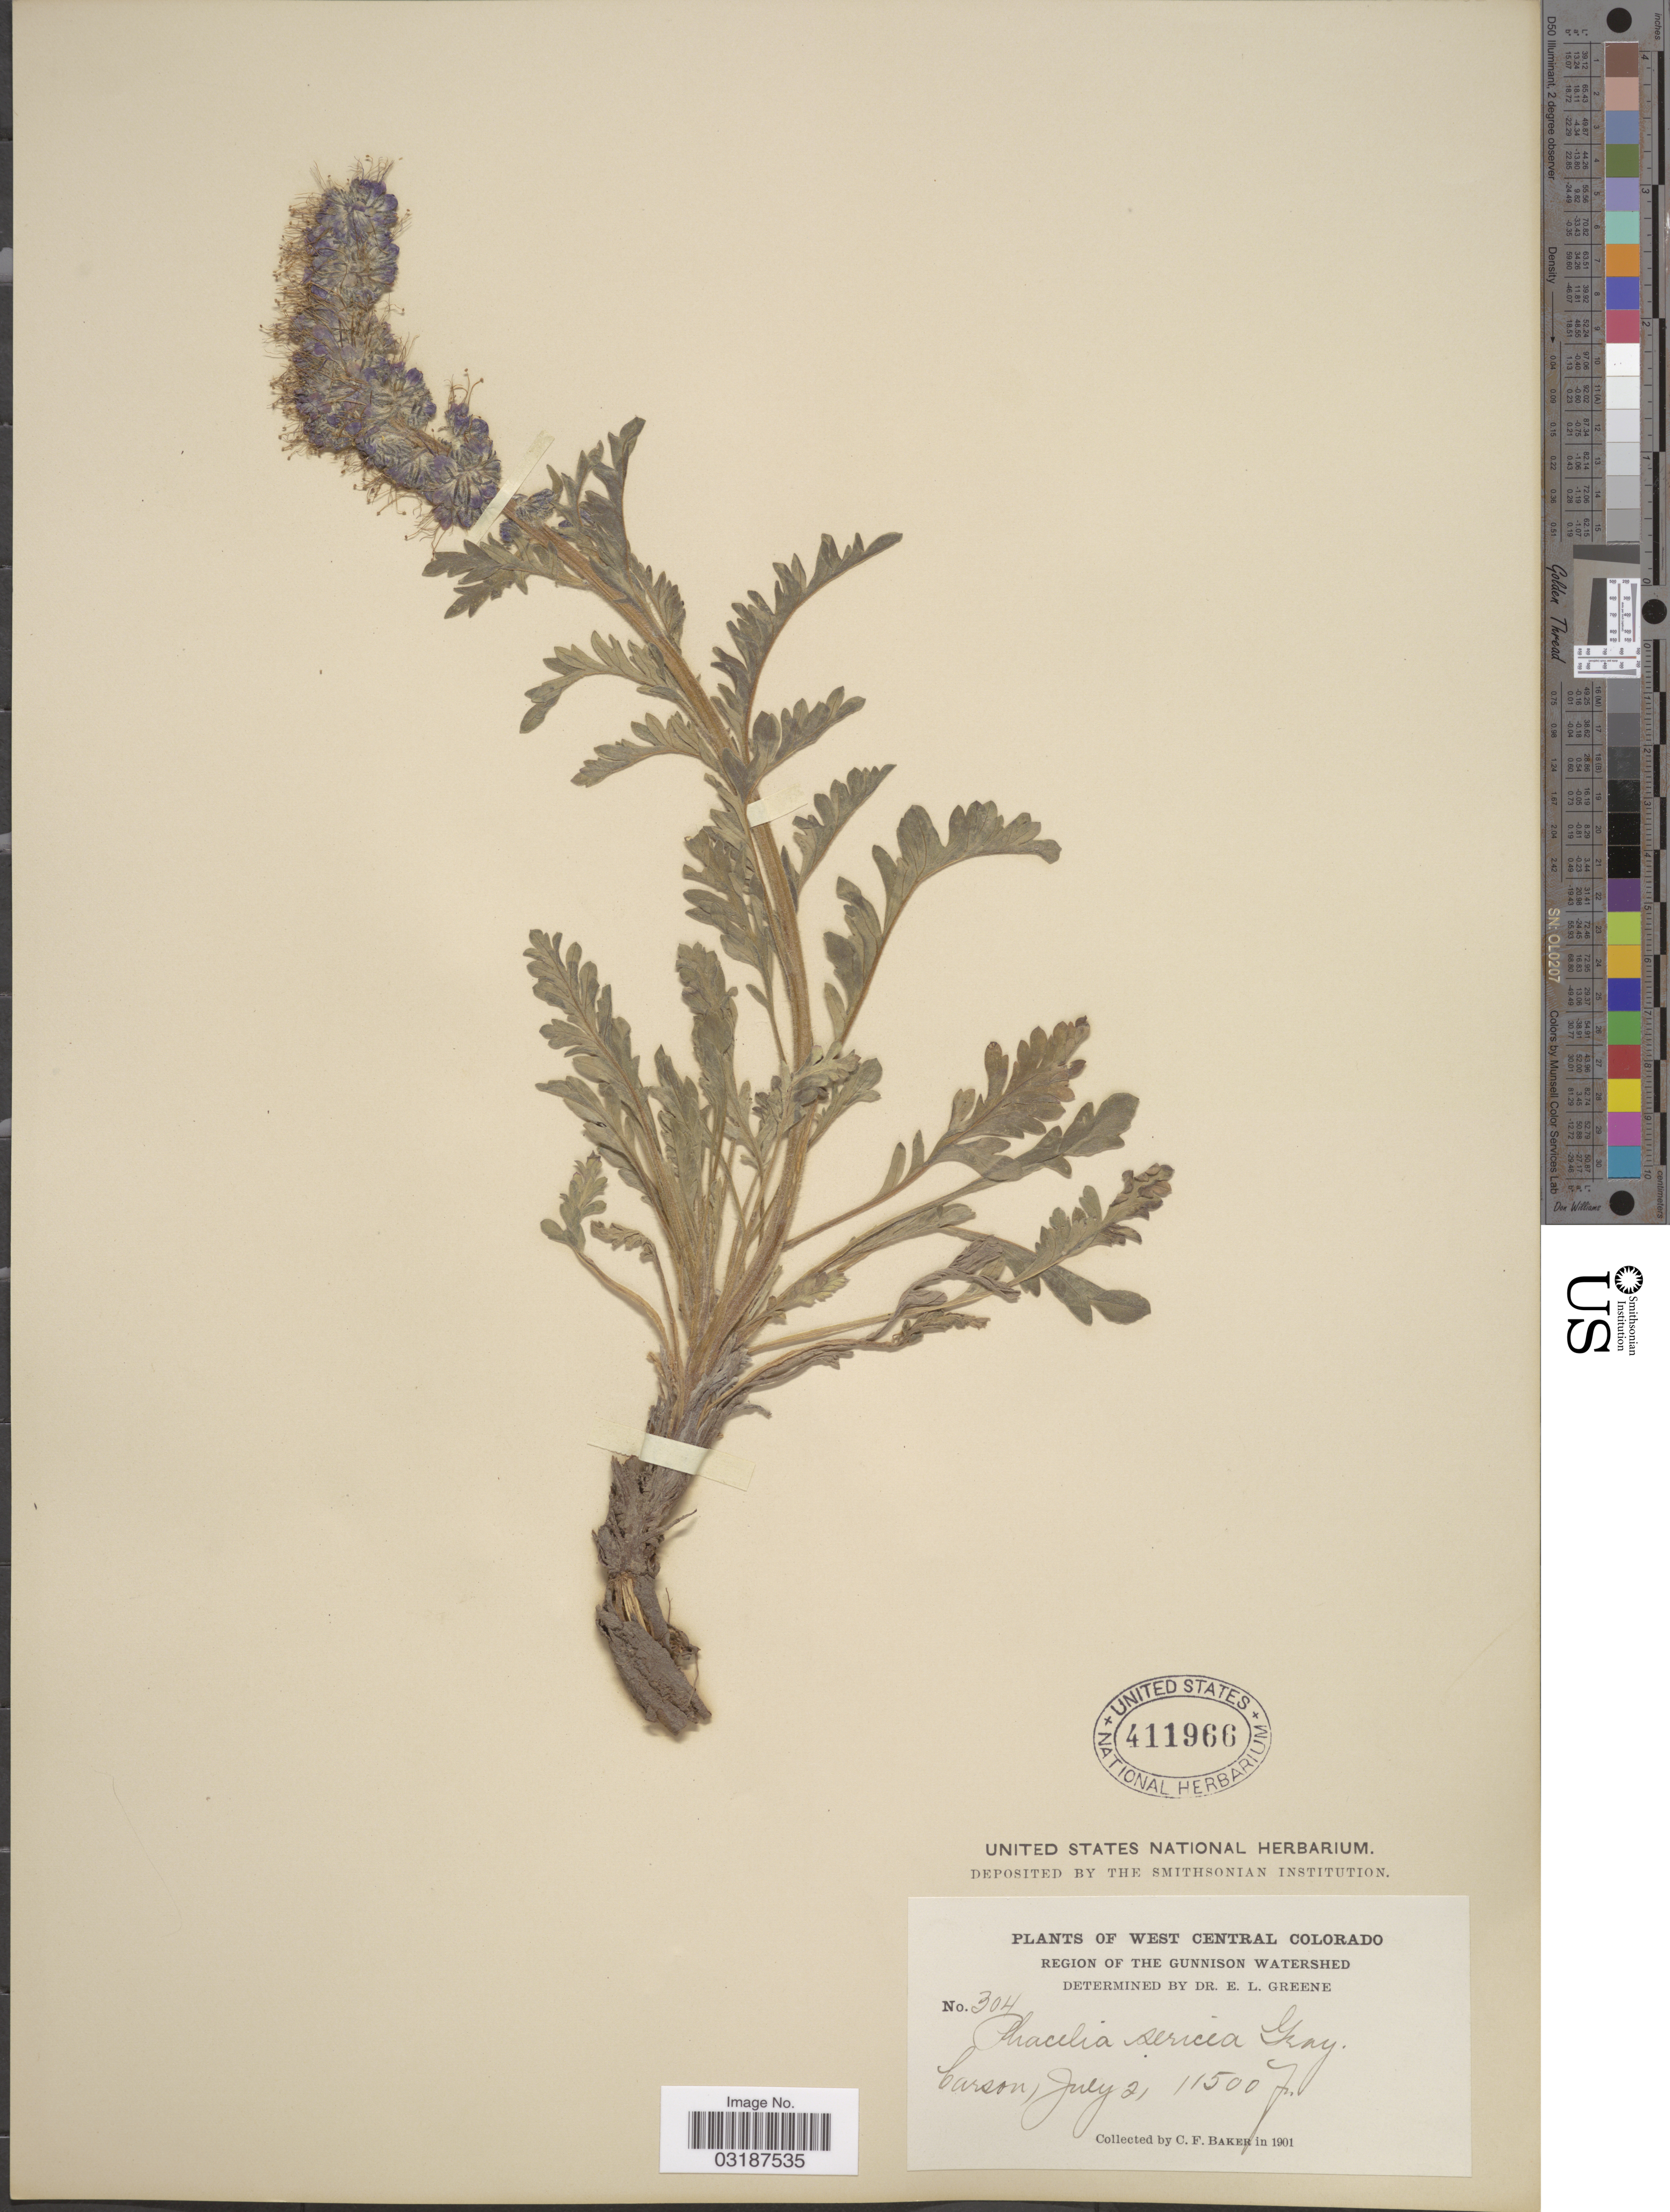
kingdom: Plantae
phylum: Tracheophyta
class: Magnoliopsida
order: Boraginales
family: Hydrophyllaceae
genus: Phacelia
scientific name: Phacelia sericea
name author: (Graham) A. Gray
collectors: C. F. Baker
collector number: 304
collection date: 1901-07-02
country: United States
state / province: Colorado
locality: West Central Colorado. Region of The Gunnison Watershed. Carson.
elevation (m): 3505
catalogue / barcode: US 411966